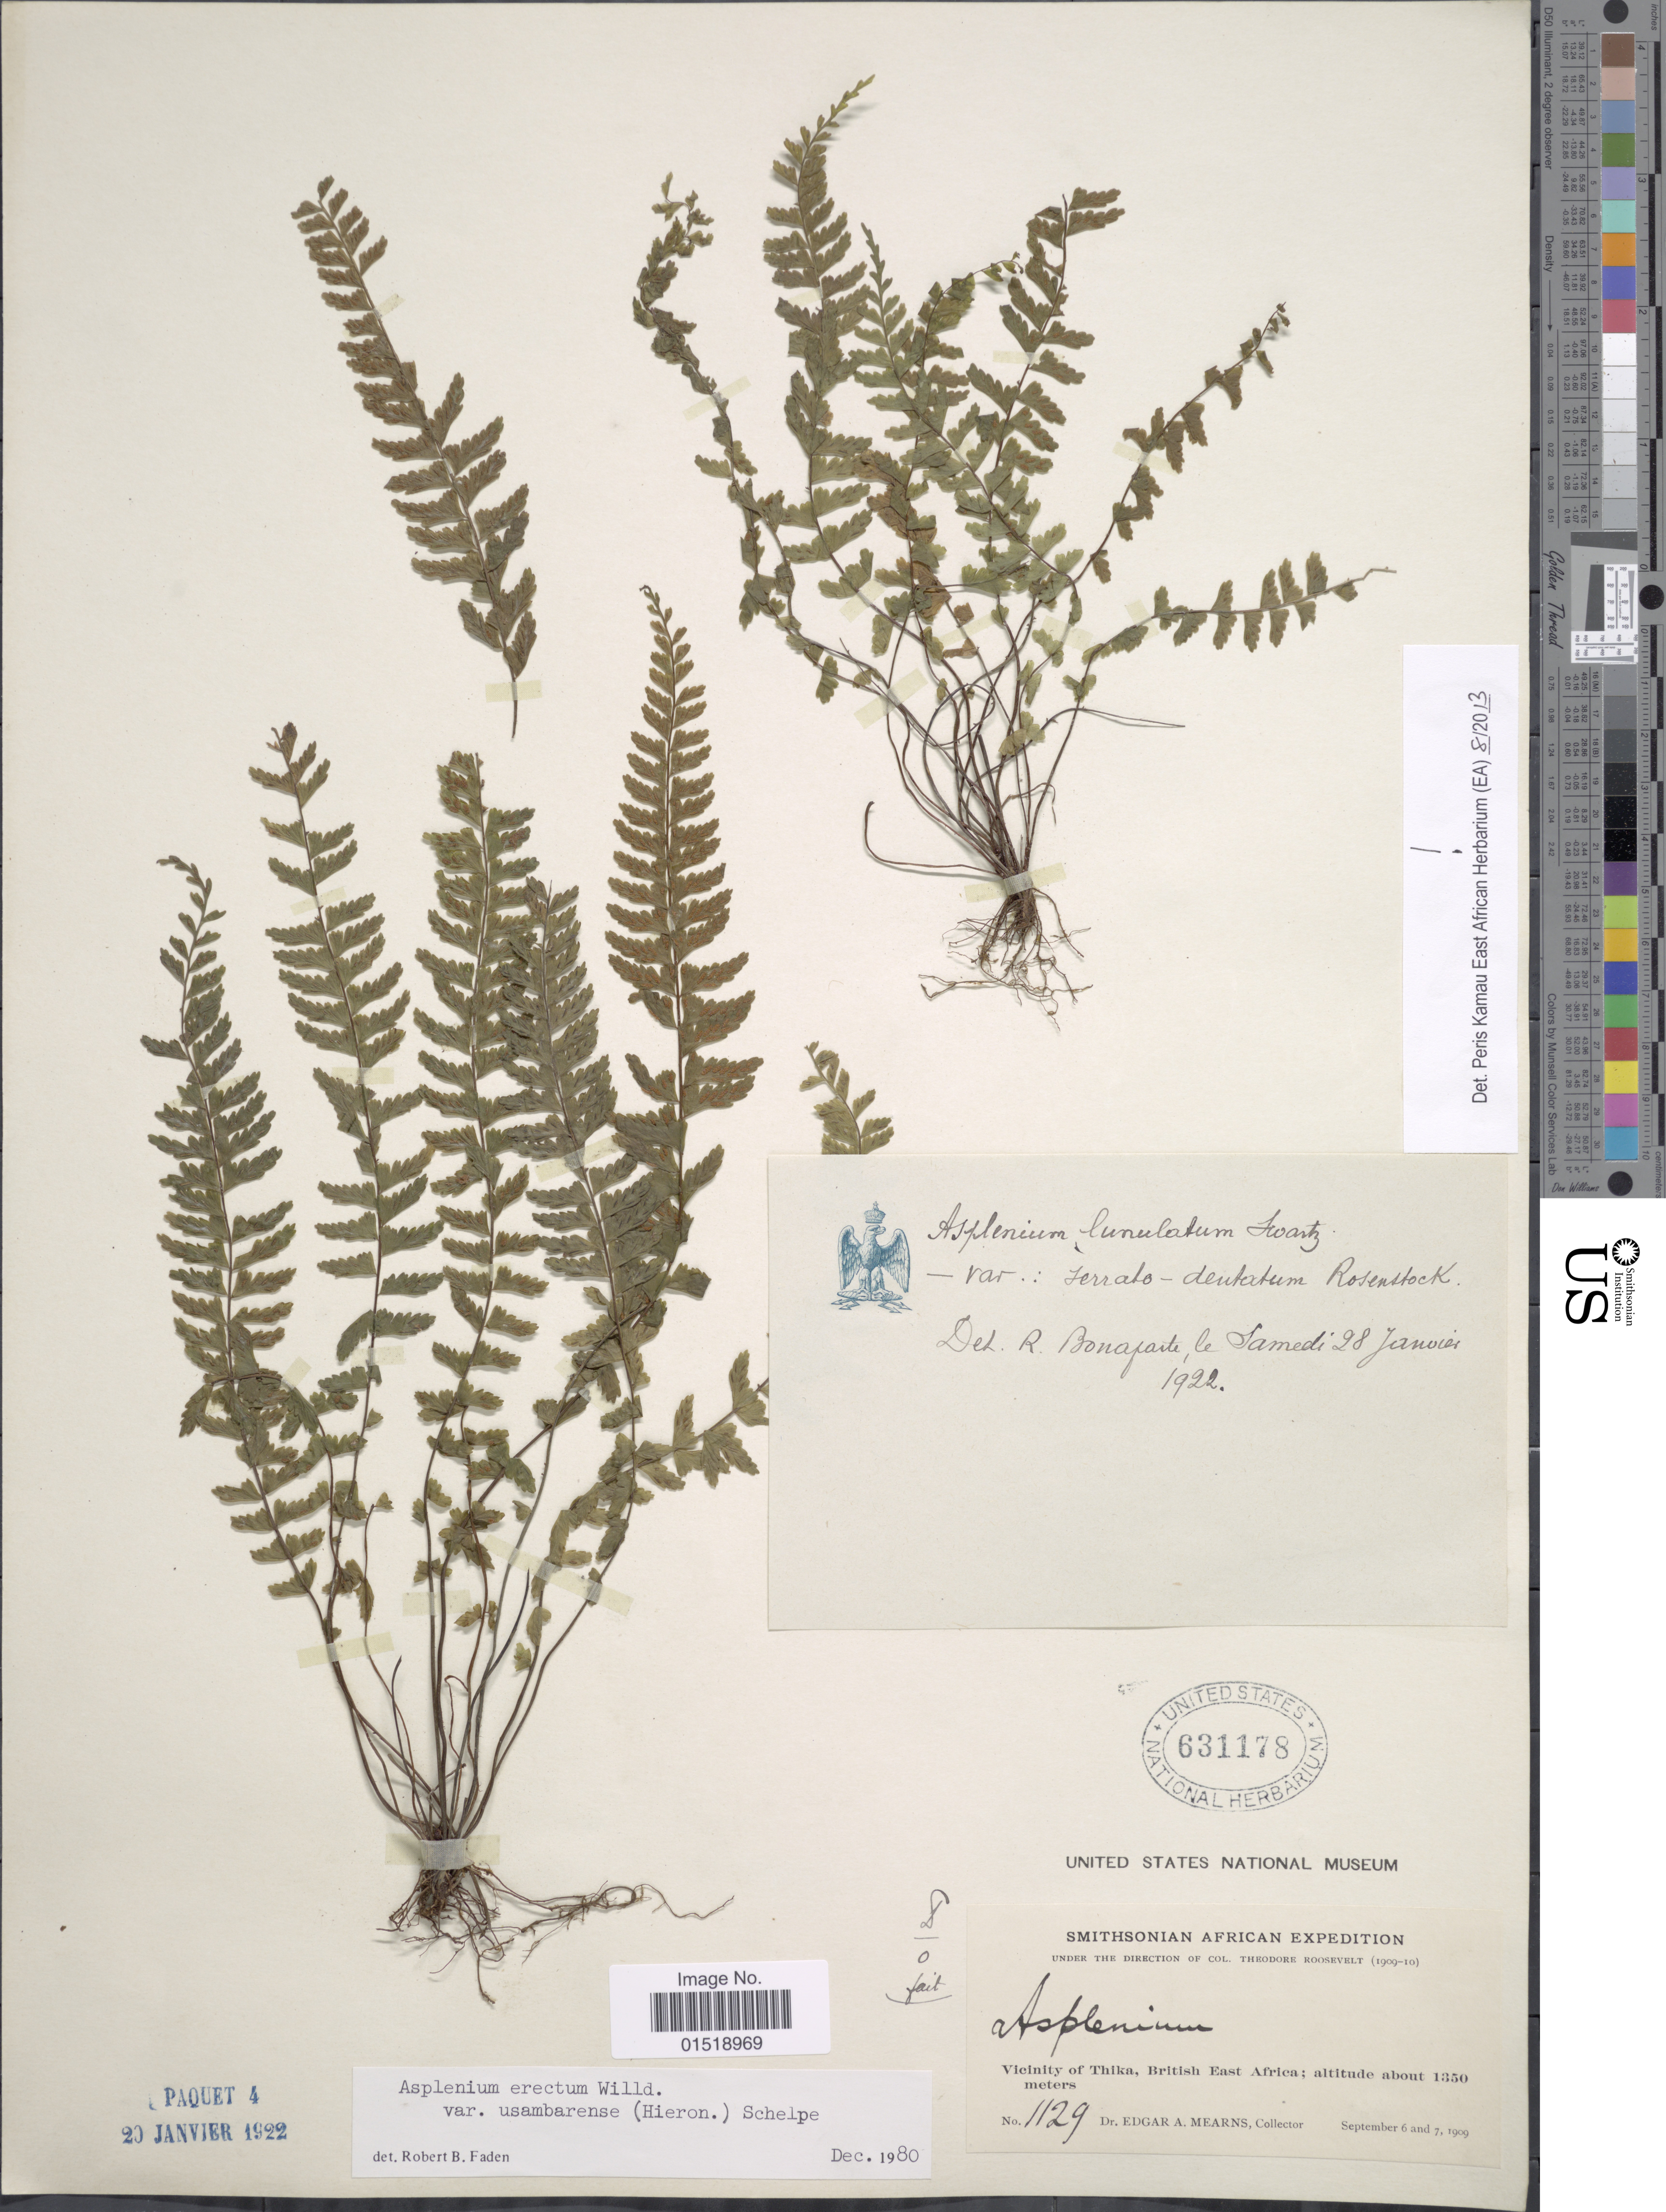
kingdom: Plantae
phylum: Tracheophyta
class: Polypodiopsida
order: Polypodiales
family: Aspleniaceae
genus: Asplenium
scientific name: Asplenium erectum var. usambarense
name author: (Hieron.) Schelpe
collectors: E. A. Mearns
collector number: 1129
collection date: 1909-09-06/1909-09-07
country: Kenya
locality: Vicinity of Thika. British East Africa.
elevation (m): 1350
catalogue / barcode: US 631178